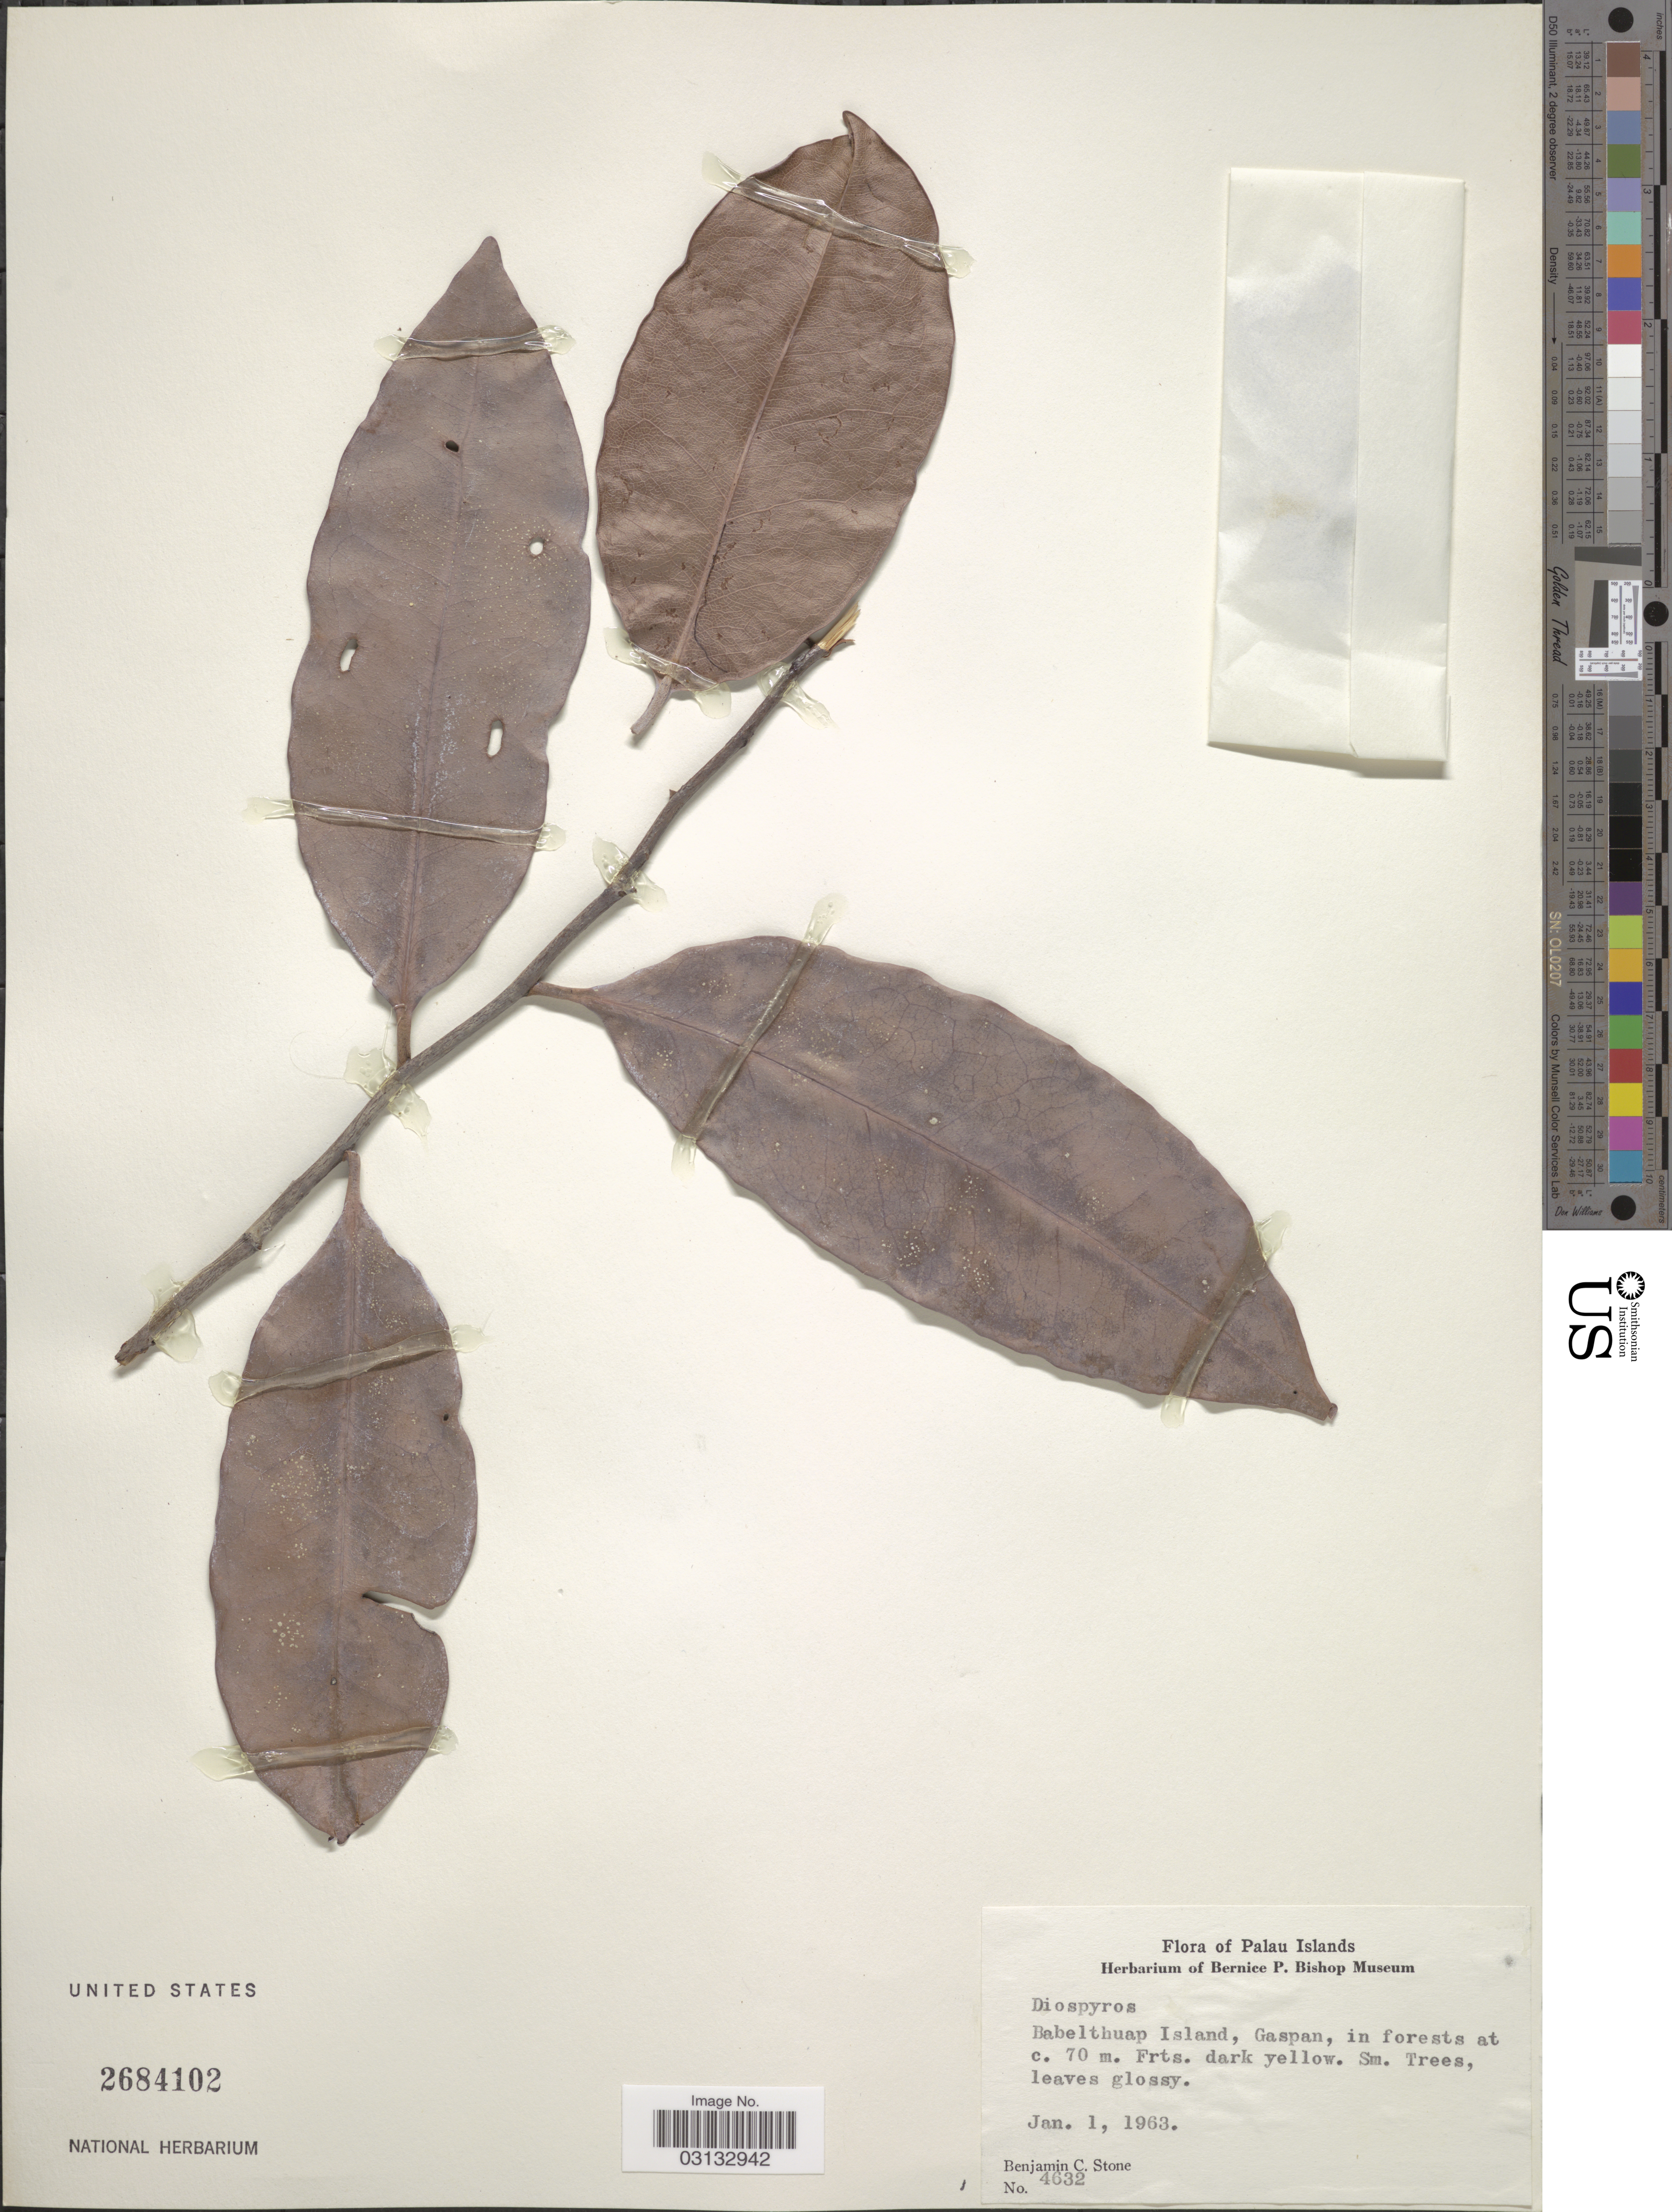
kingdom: Plantae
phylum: Tracheophyta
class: Magnoliopsida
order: Ericales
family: Ebenaceae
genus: Diospyros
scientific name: Diospyros sp.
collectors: B. C. Stone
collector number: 4632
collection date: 1963-01-01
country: Palau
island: Babeldaob [Babelthuap]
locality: Palau Islands. Babelthuap Island, Gaspan.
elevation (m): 70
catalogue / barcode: US 2684102